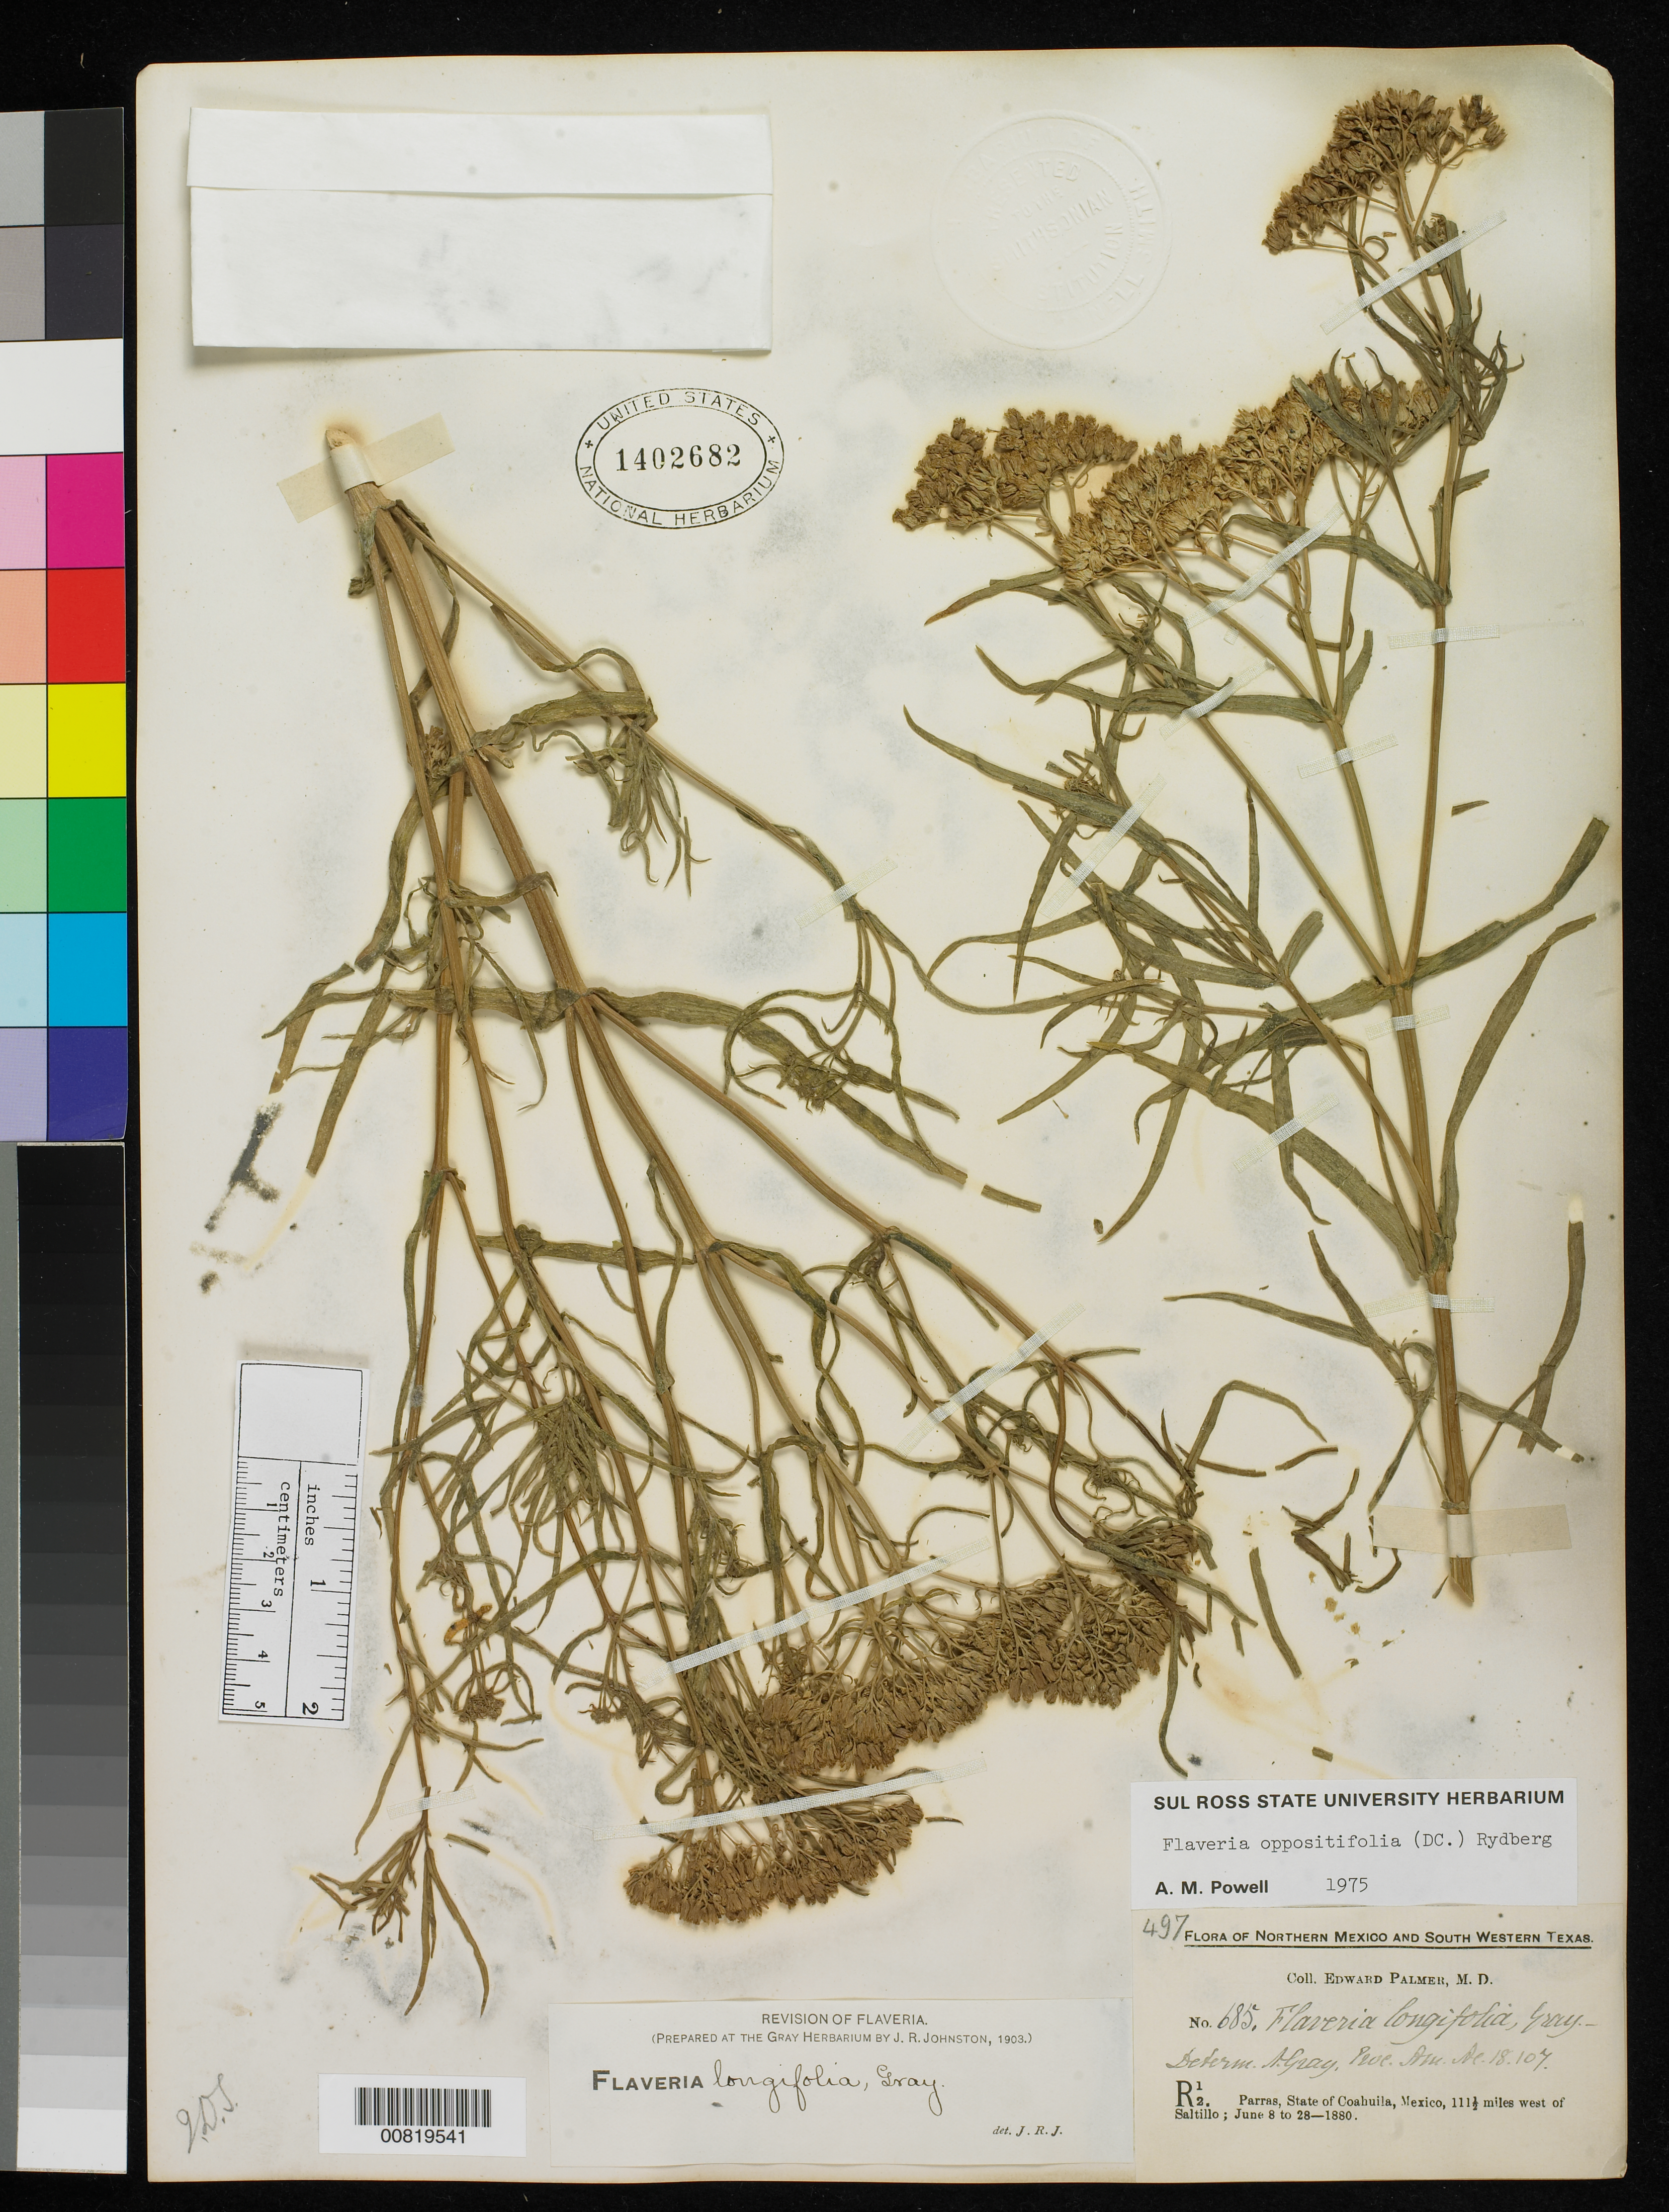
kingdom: Plantae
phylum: Tracheophyta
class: Magnoliopsida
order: Asterales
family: Asteraceae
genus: Flaveria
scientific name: Flaveria oppositifolia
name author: Rydb.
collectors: E. Palmer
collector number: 685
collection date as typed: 08 Jun 1880 to 28 Jun 1880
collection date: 1880-06-08/1880-06-28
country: Mexico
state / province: Coahuila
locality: R12. Parras, Coahuila, 111½ miles west of Saltillo.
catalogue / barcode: US 1402682